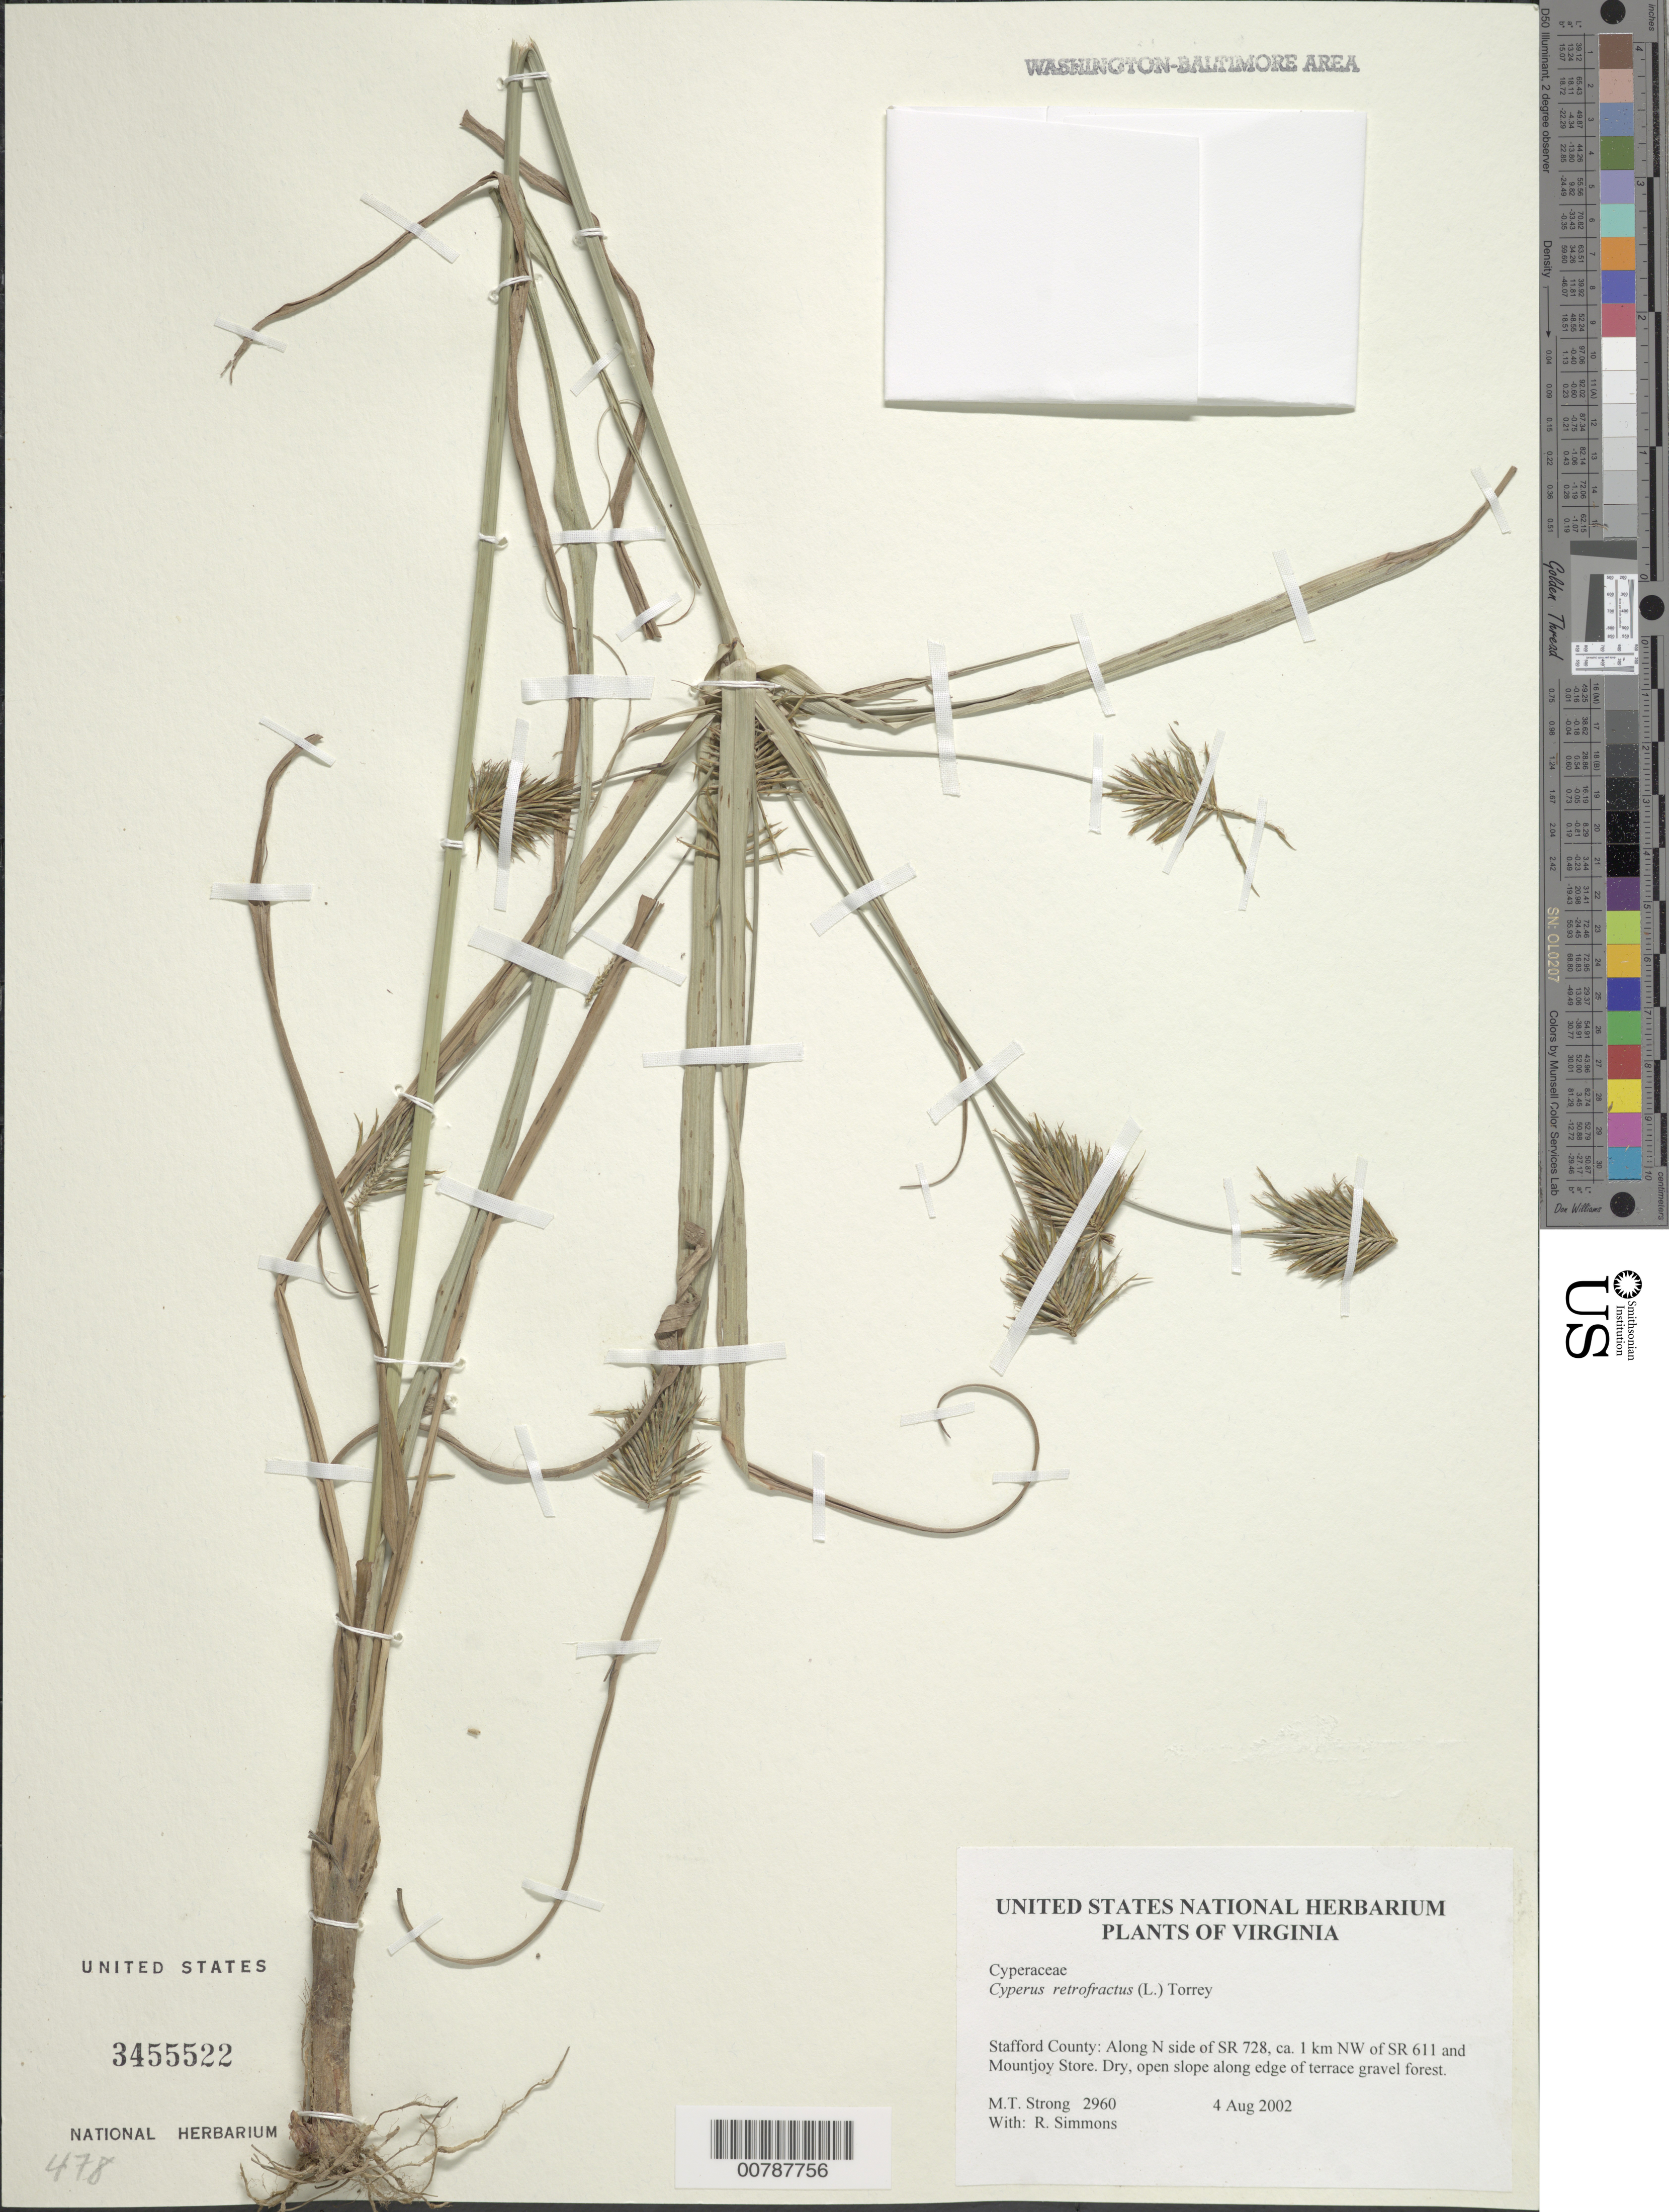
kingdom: Plantae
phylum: Tracheophyta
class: Liliopsida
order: Poales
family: Cyperaceae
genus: Cyperus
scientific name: Cyperus retrofractus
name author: (L.) Torr.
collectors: M. T. Strong & R. Simmons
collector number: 2960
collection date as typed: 04 Aug 2002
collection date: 2002-08-04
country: United States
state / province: Virginia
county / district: Stafford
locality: Along N side of SR 728, ca. 1 km NW of SR 611 and Mountjoy Store.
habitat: Dry, open slope along edge of terrace gravel forest.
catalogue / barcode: US 3455522